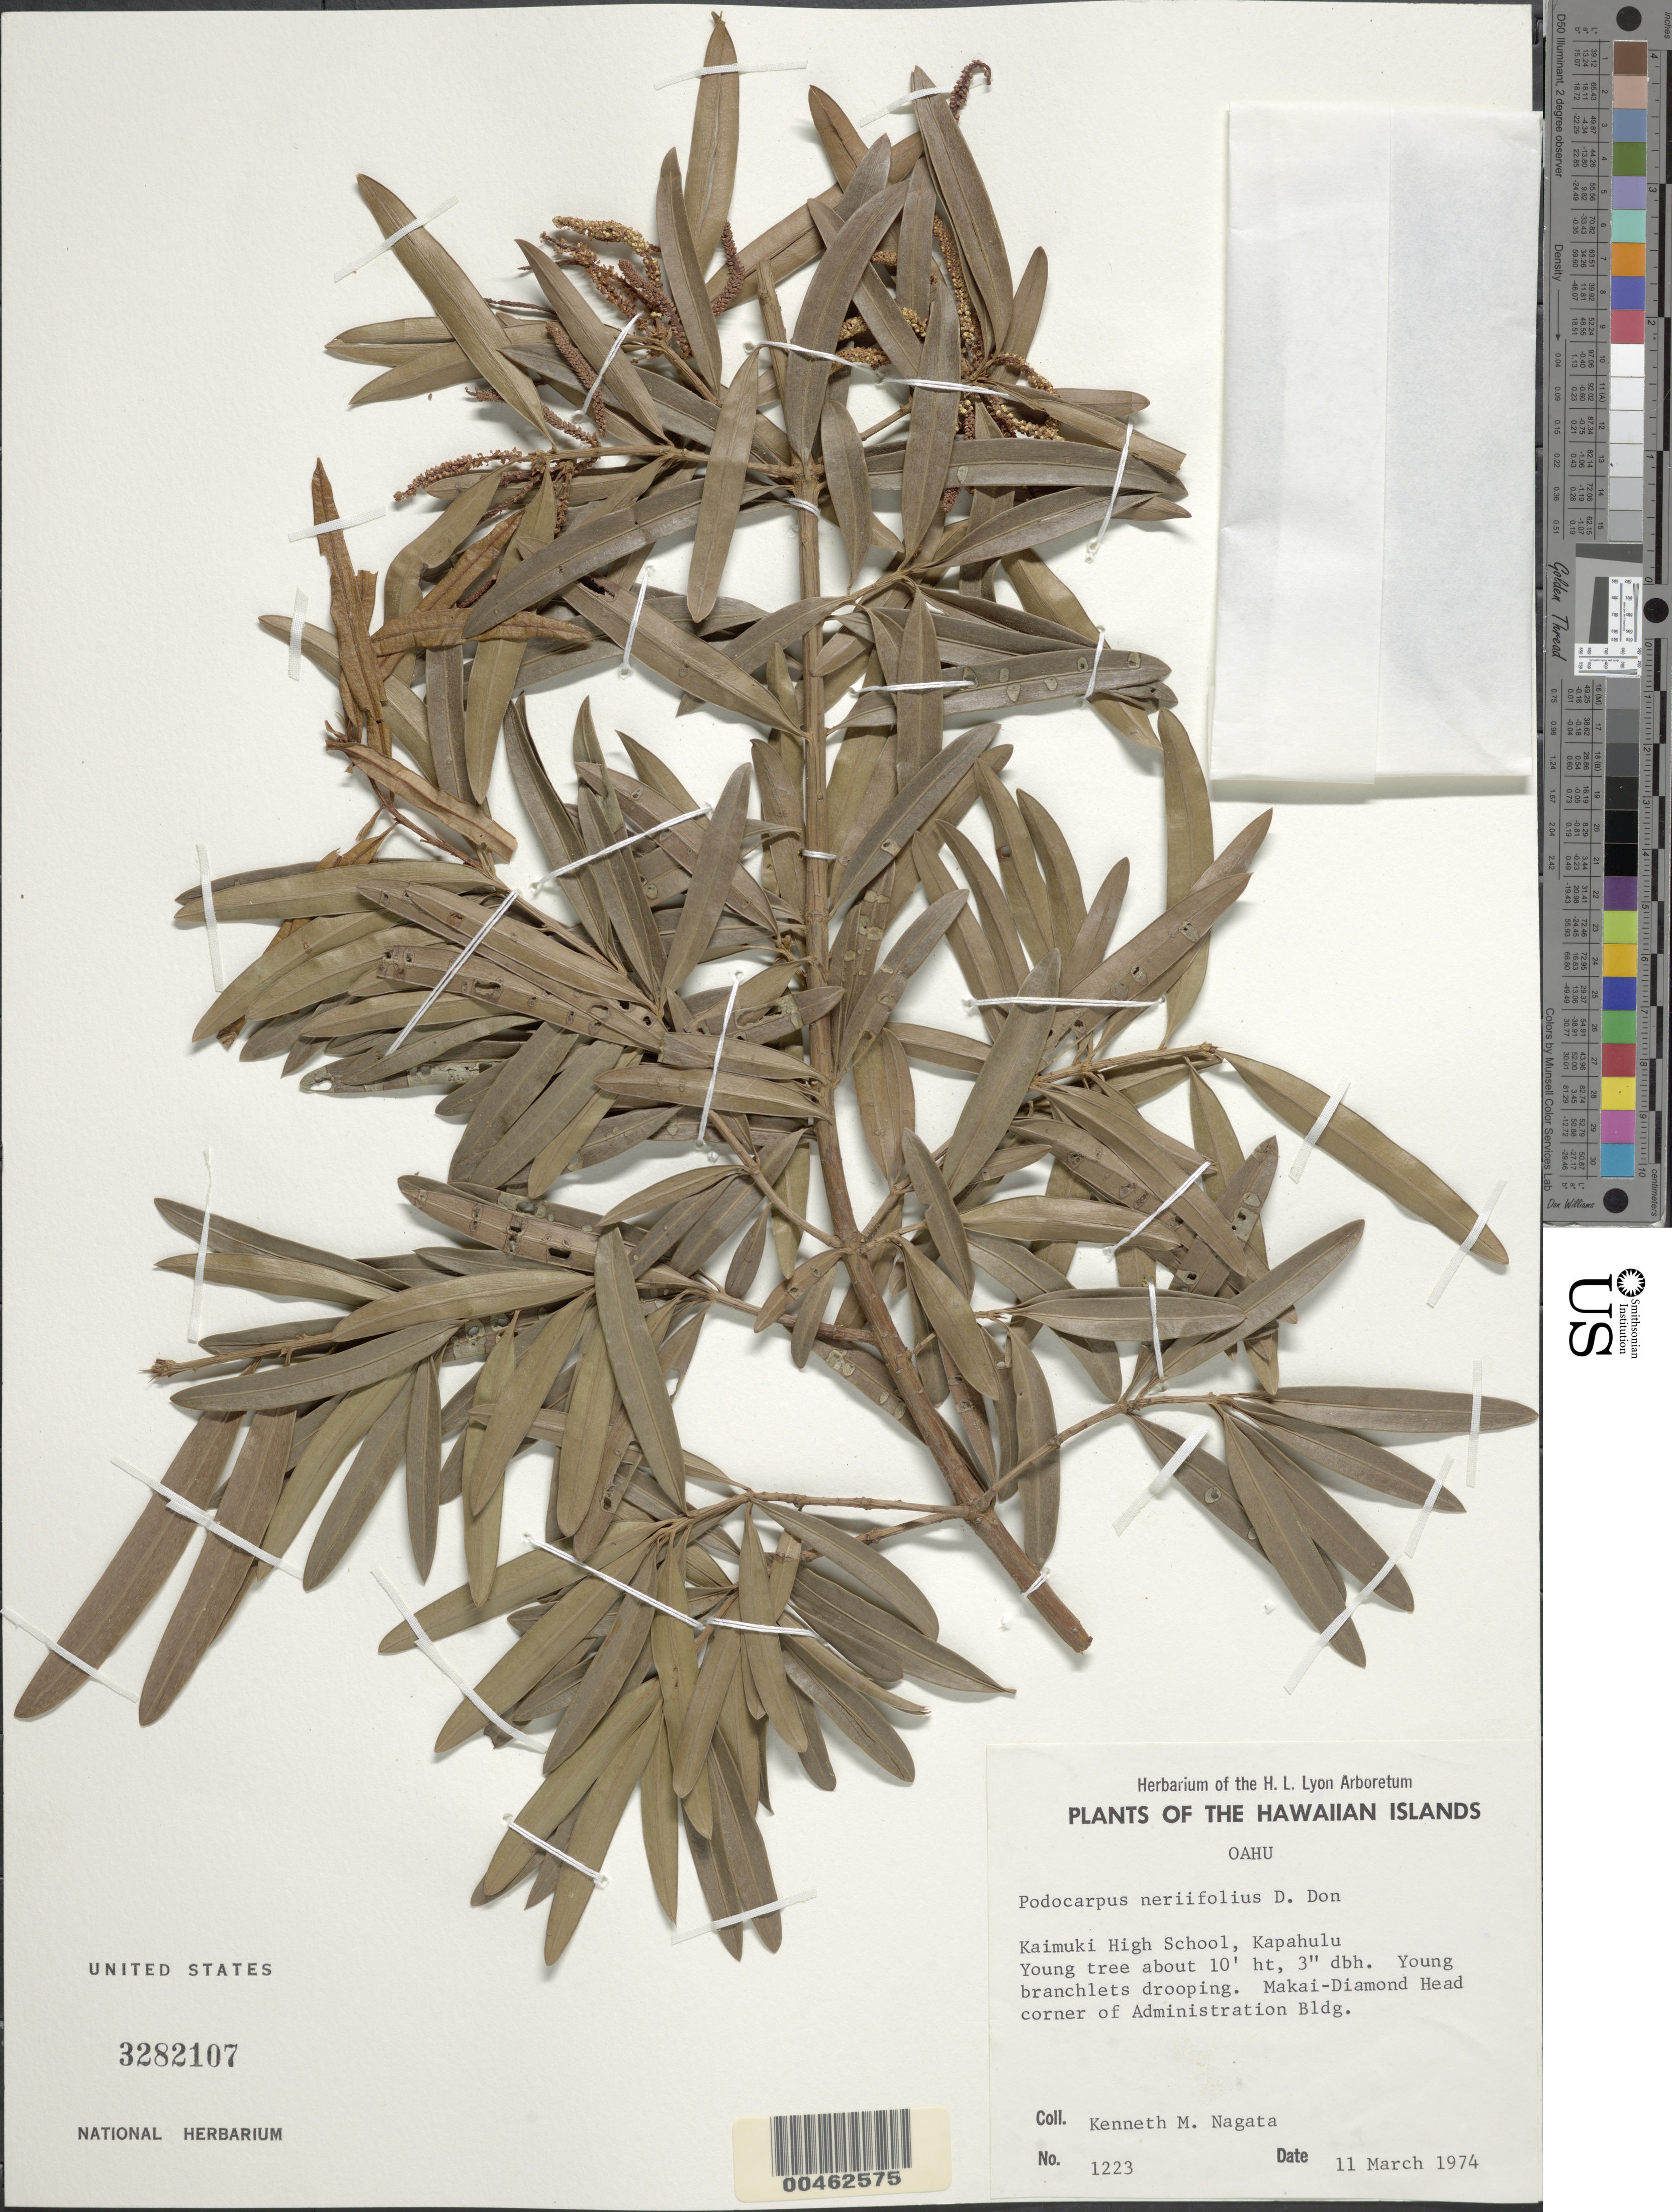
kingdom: Plantae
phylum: Tracheophyta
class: Pinopsida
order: Pinales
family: Podocarpaceae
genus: Podocarpus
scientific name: Podocarpus neriifolius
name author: D. Don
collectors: K. Nagata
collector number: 1223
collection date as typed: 11 Mar 1974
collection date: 1974-03-11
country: United States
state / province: Hawaii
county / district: Honolulu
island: Oahu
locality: Kaimuki High School, Kapahulu, Makai-Diamond Head corner of Administration Bldg.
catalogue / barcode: US 3282107